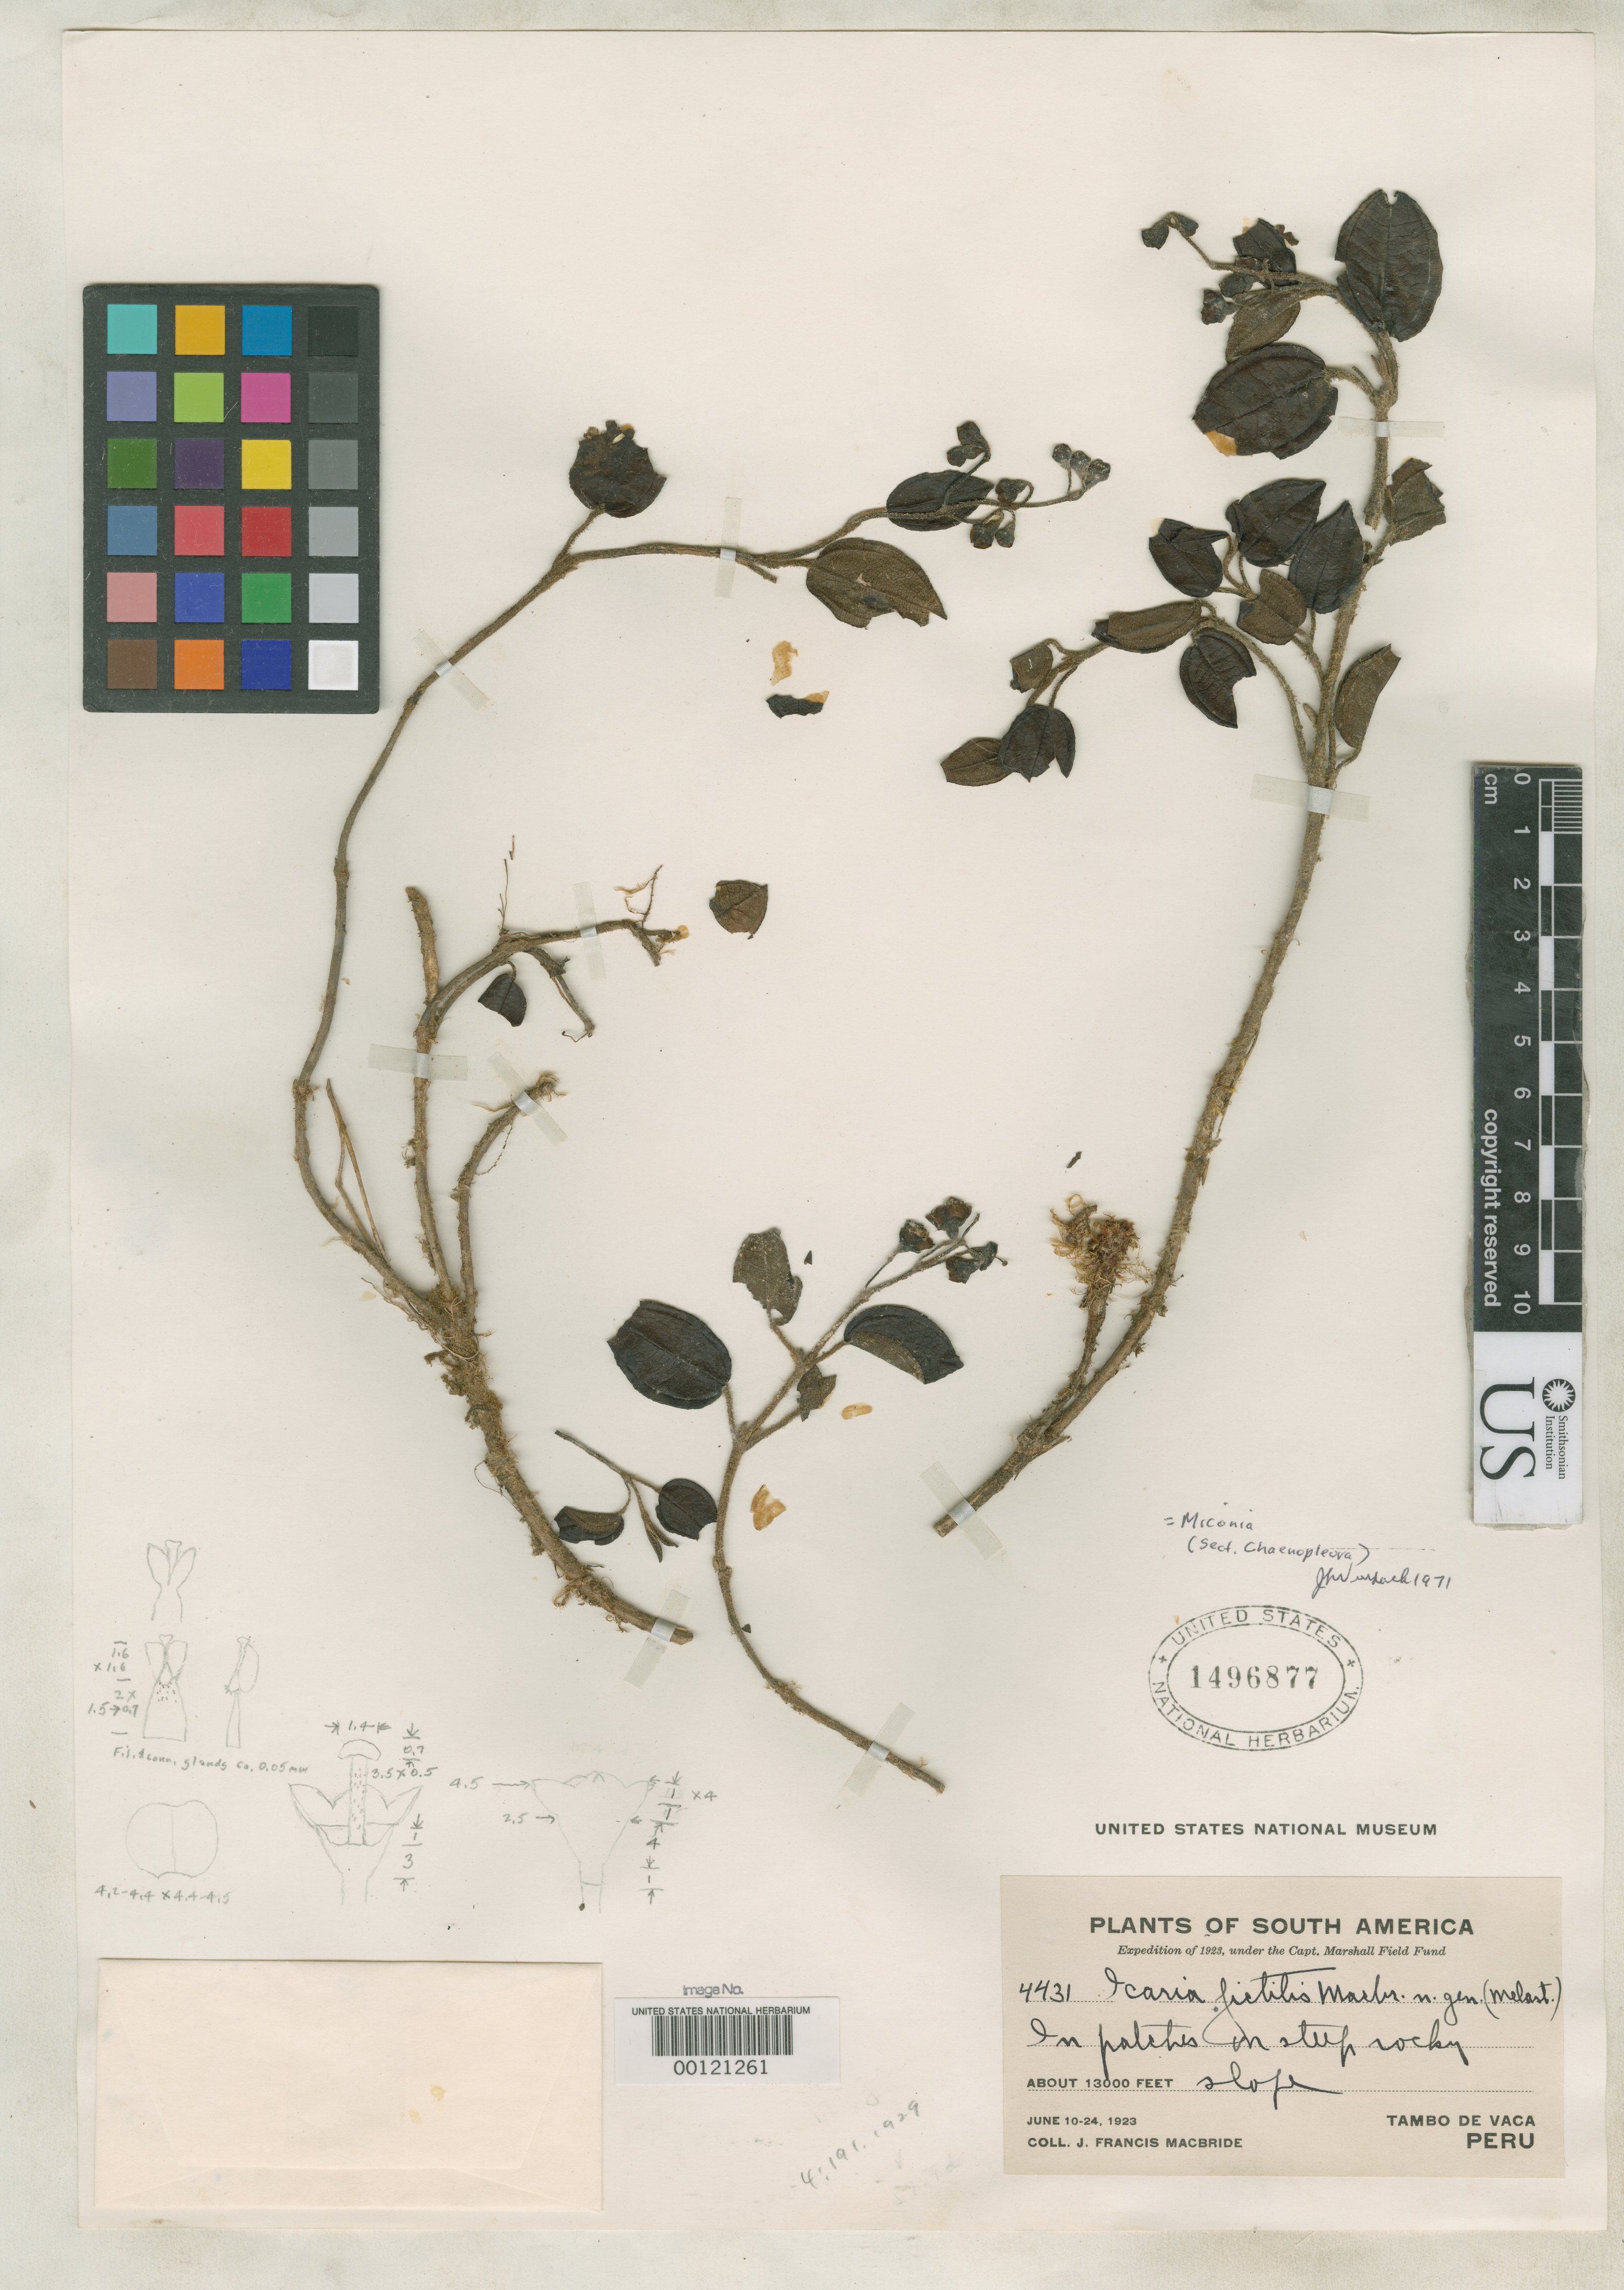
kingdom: Plantae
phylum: Tracheophyta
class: Magnoliopsida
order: Myrtales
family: Melastomataceae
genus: Icaria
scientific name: Icaria fictilis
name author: J.F. Macbr.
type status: Isotype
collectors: J. F. Macbride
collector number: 4431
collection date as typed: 10 Jun 1923 to 24 Jun 1923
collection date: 1923-06-10/1923-06-24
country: Peru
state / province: Huánuco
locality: Tambo de Vaca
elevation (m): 3962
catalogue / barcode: US 1496877